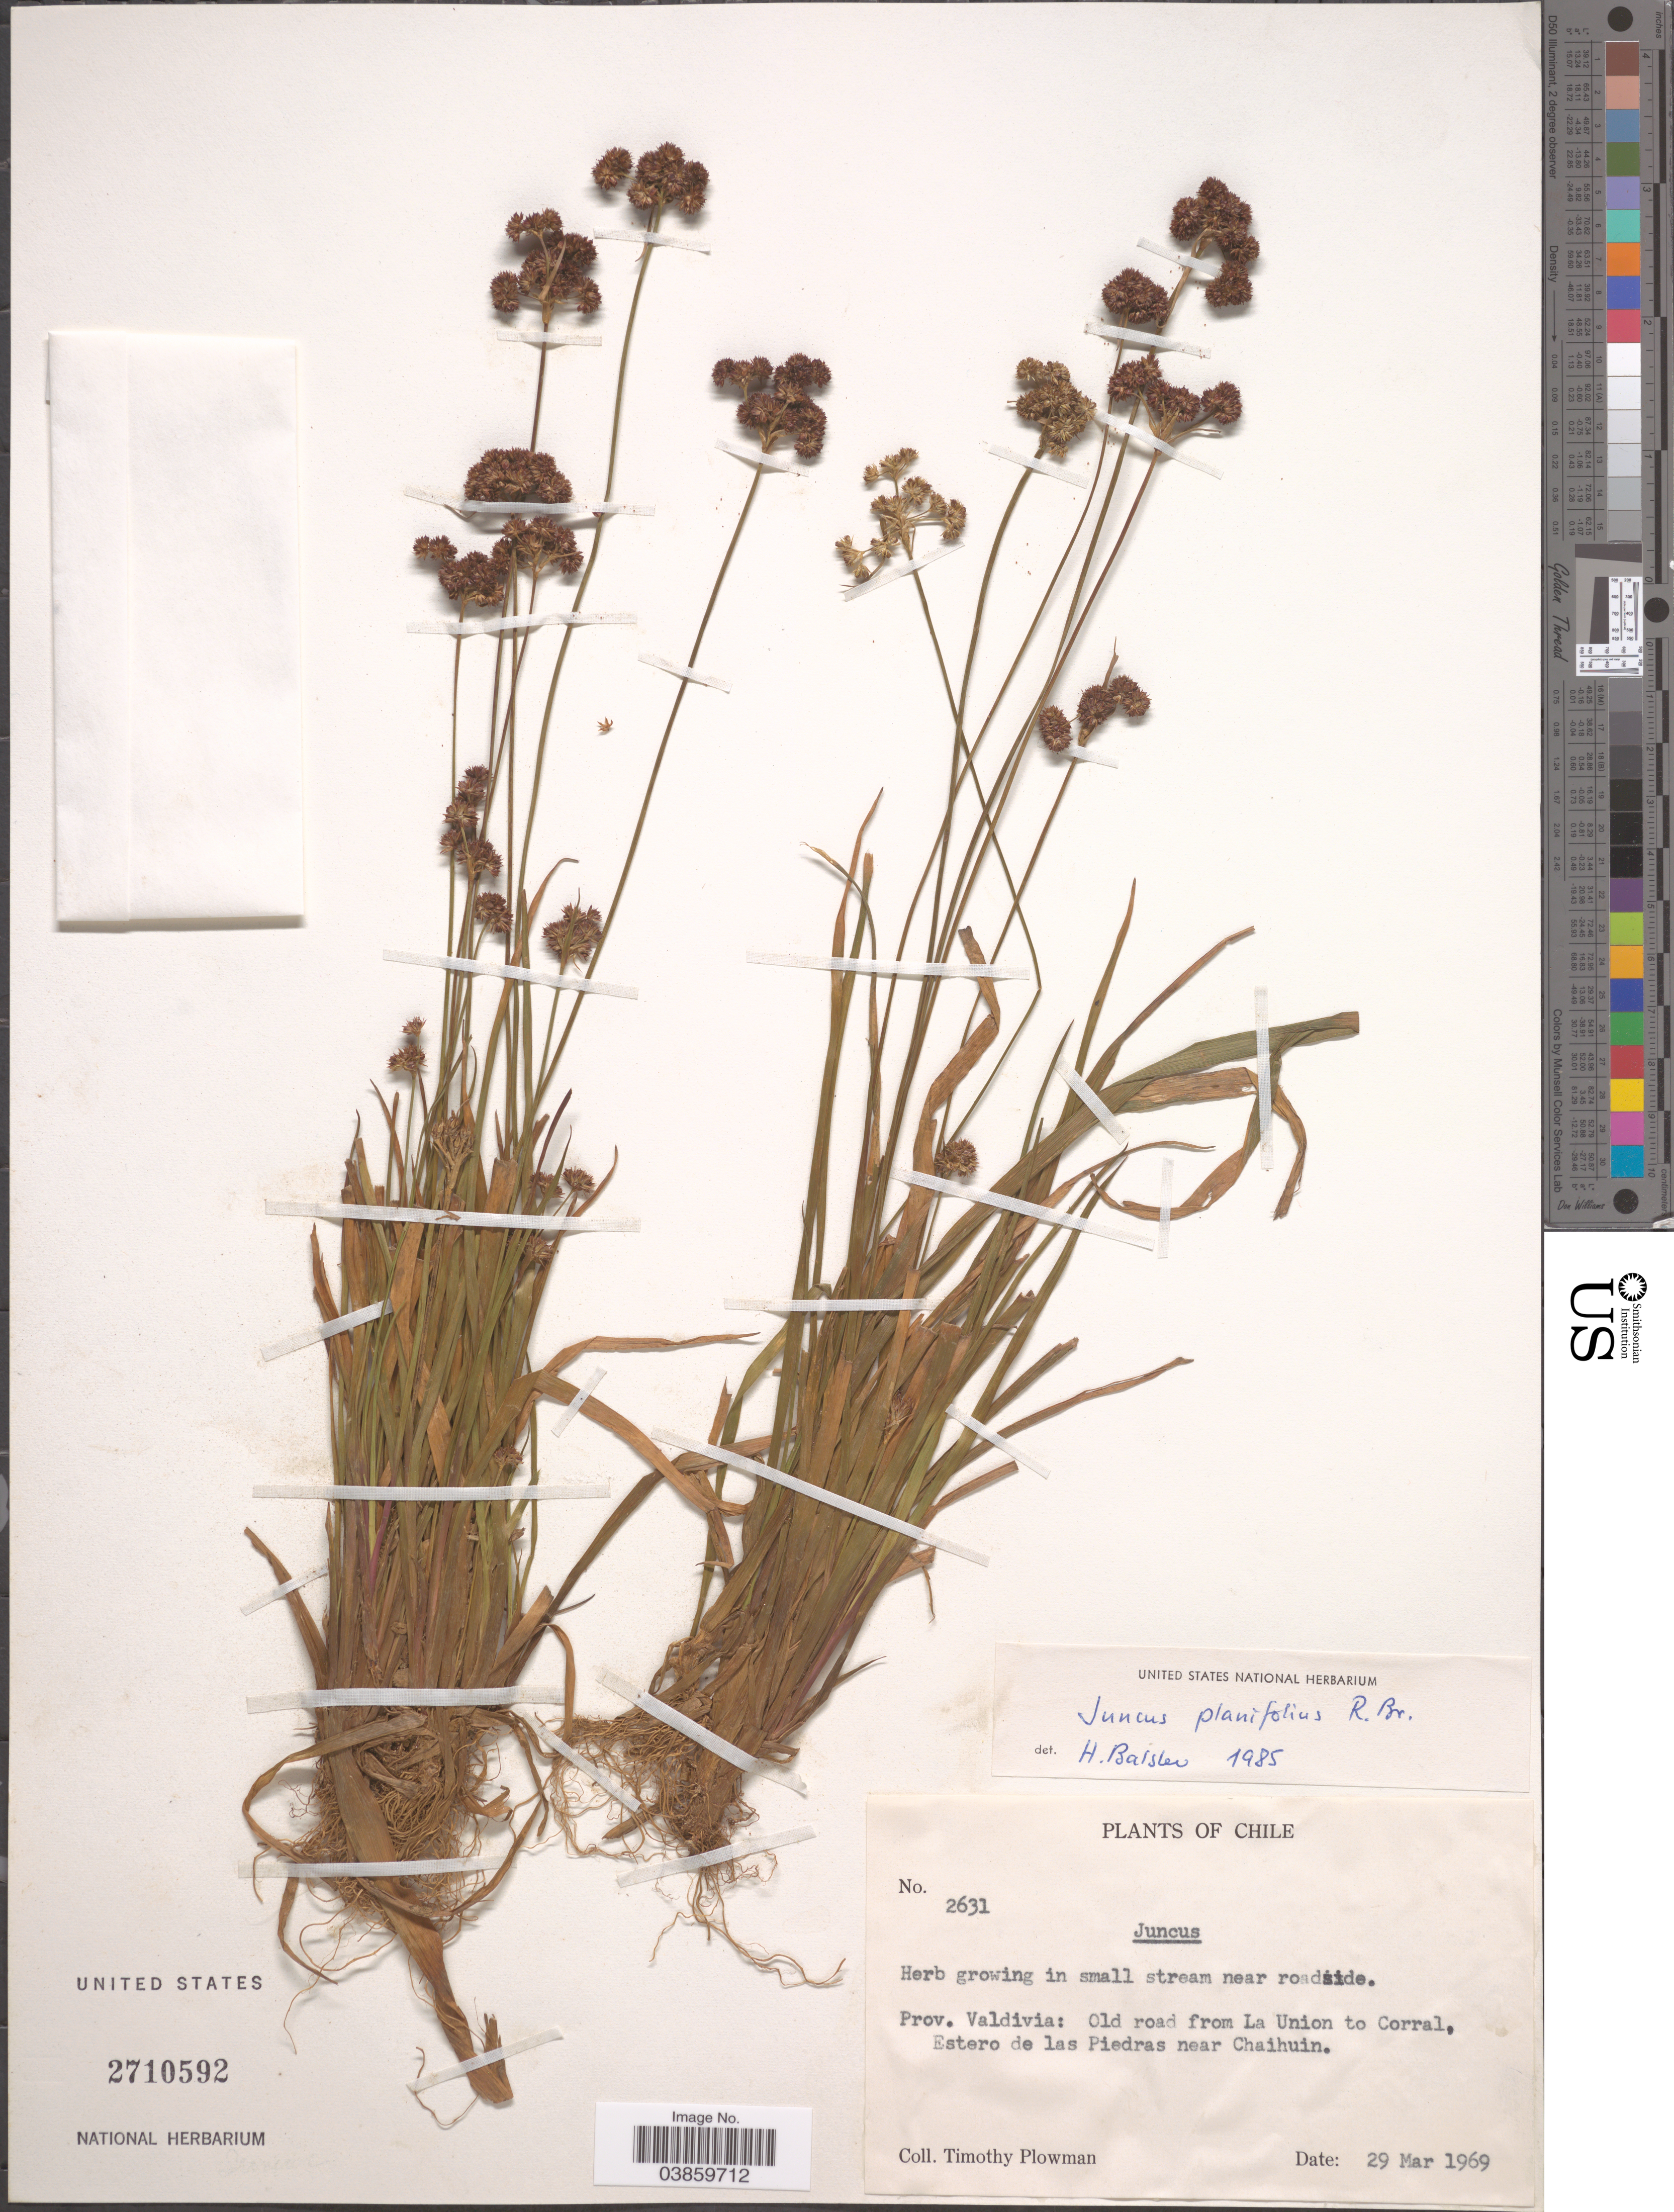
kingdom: Plantae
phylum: Tracheophyta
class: Liliopsida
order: Poales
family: Juncaceae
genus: Juncus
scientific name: Juncus planifolius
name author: R. Br.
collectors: T. Plowman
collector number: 2631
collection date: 1969-03-29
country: Chile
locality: Prov. Valdivia: Old road from La Union to Corral, Estero de las Piedras near Chaihuin.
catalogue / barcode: US 2710592